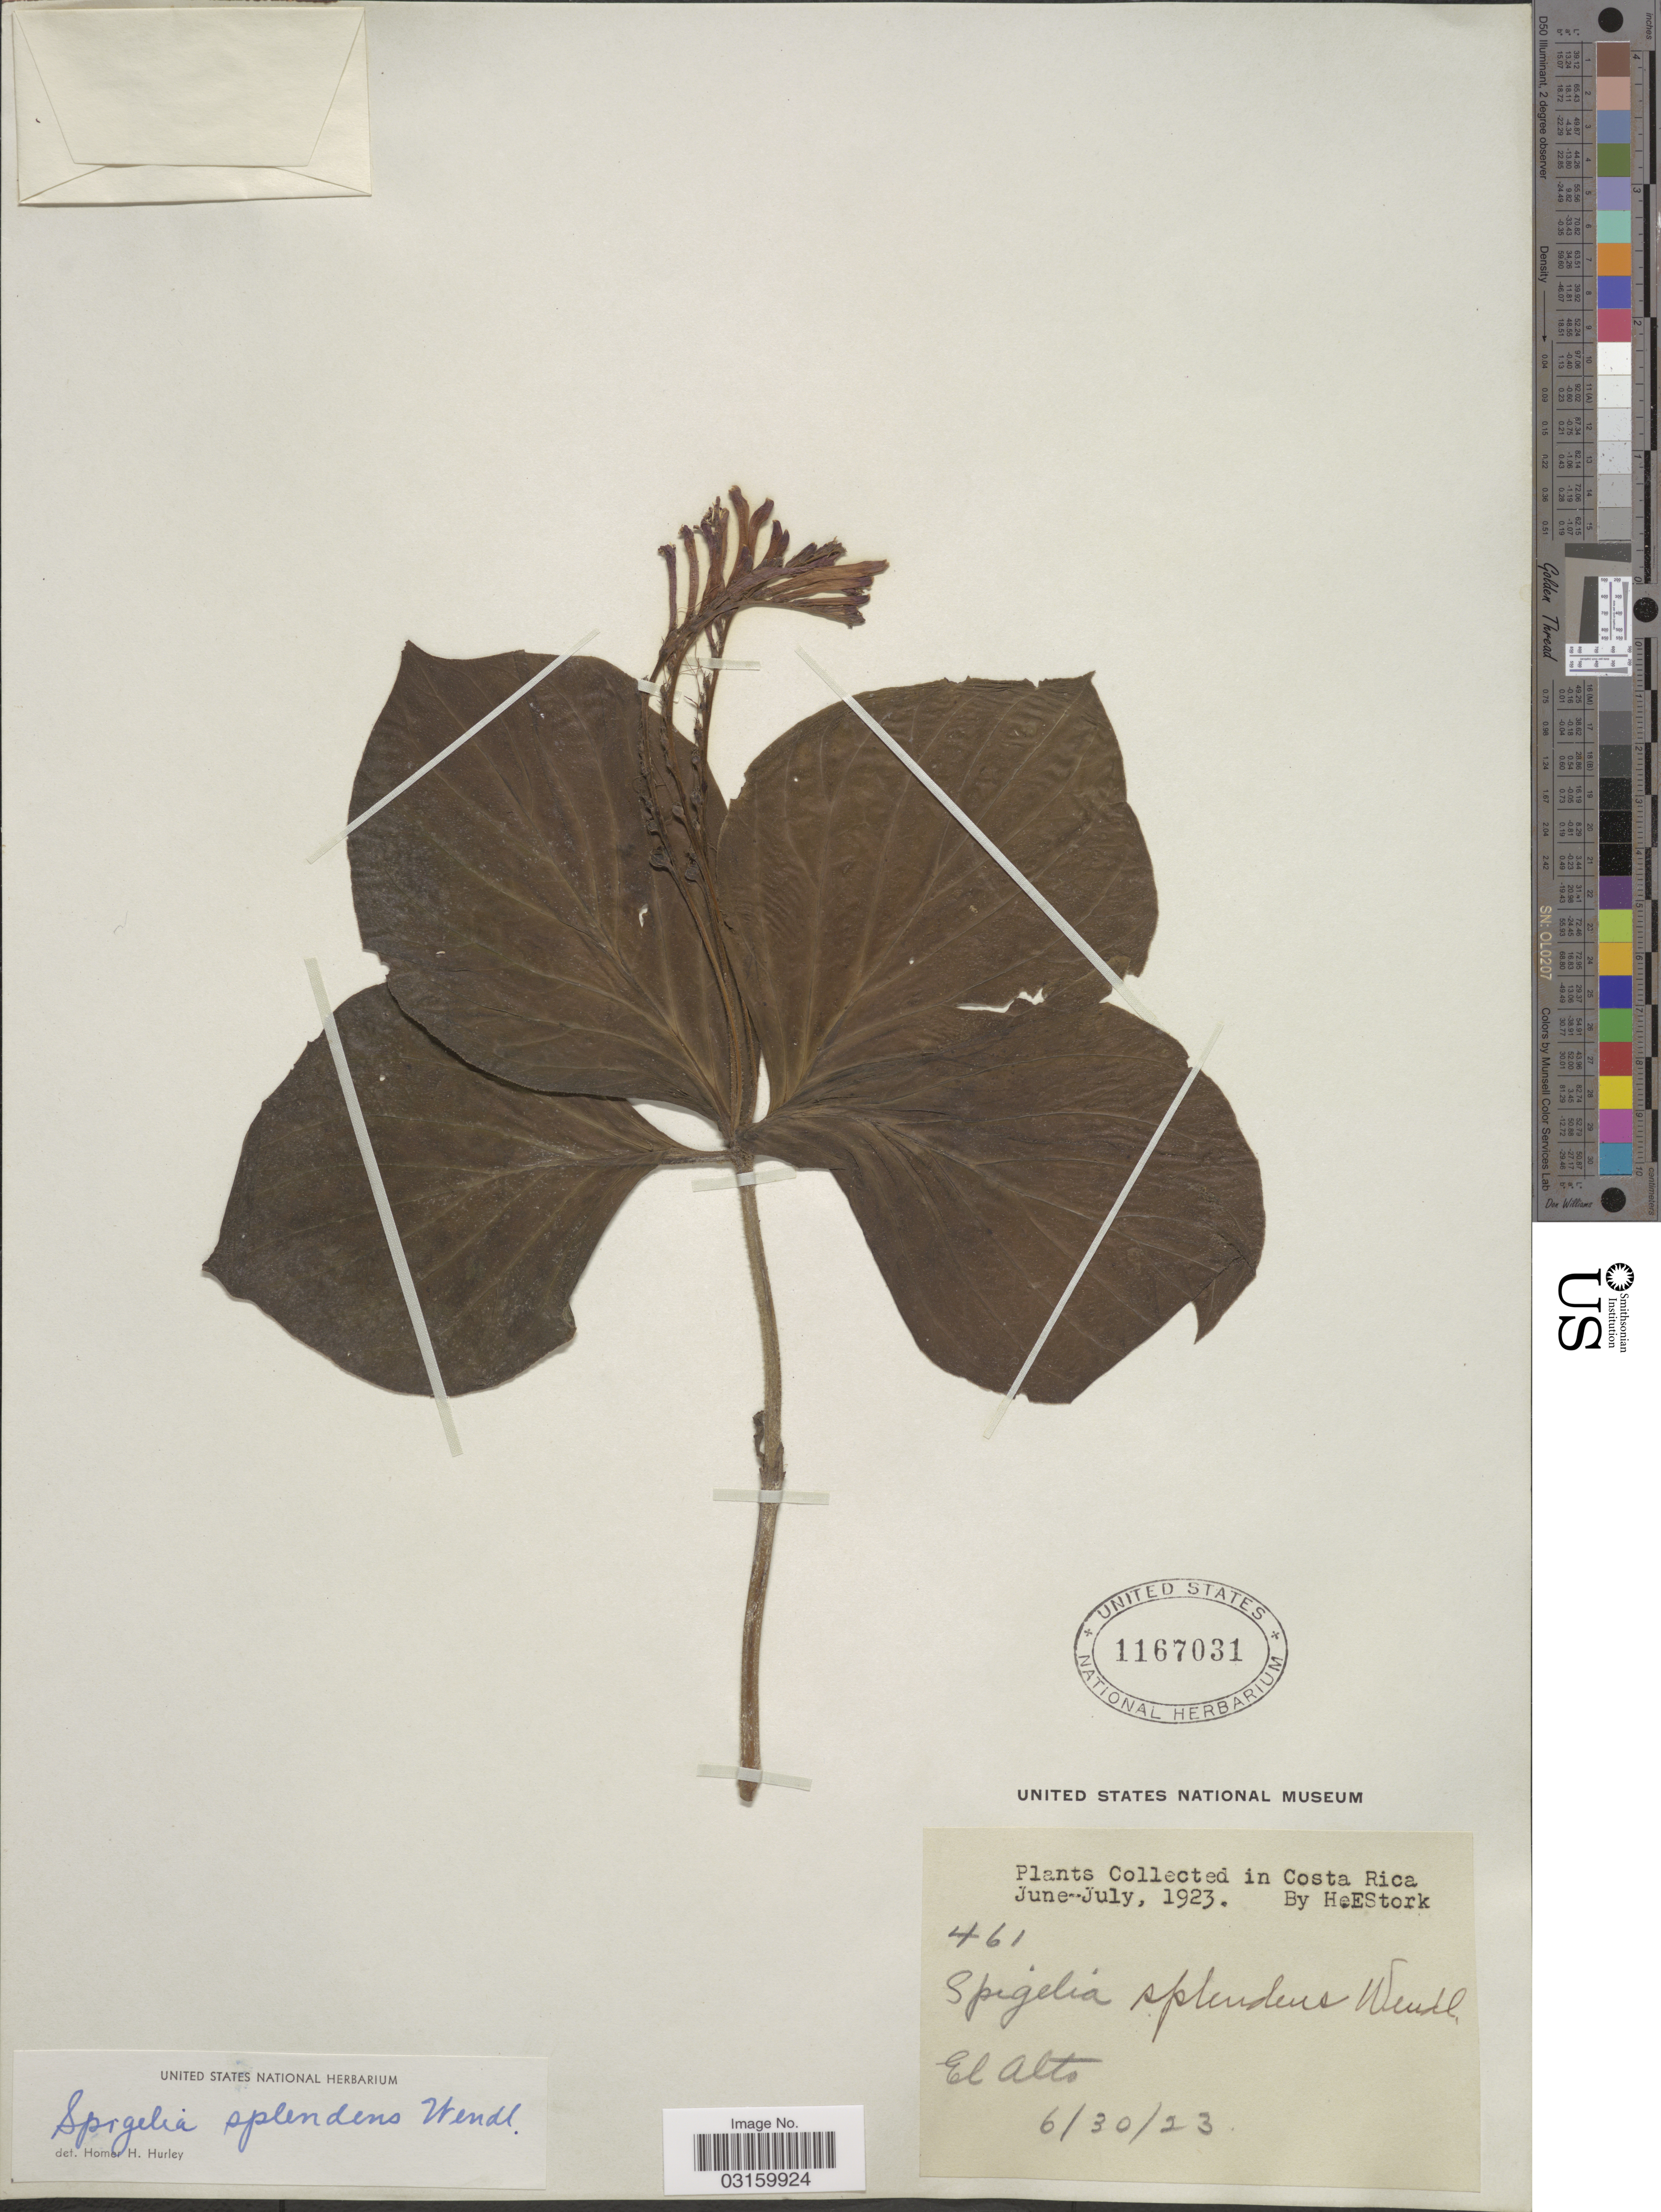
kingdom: Plantae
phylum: Tracheophyta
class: Magnoliopsida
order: Gentianales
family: Loganiaceae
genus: Spigelia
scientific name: Spigelia splendens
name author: H. Wendl. ex Hook.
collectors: H. E. Stork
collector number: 461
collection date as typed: Transcribed d/m/y: 30/6/23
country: Costa Rica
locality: El Alto.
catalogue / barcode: US 1167031